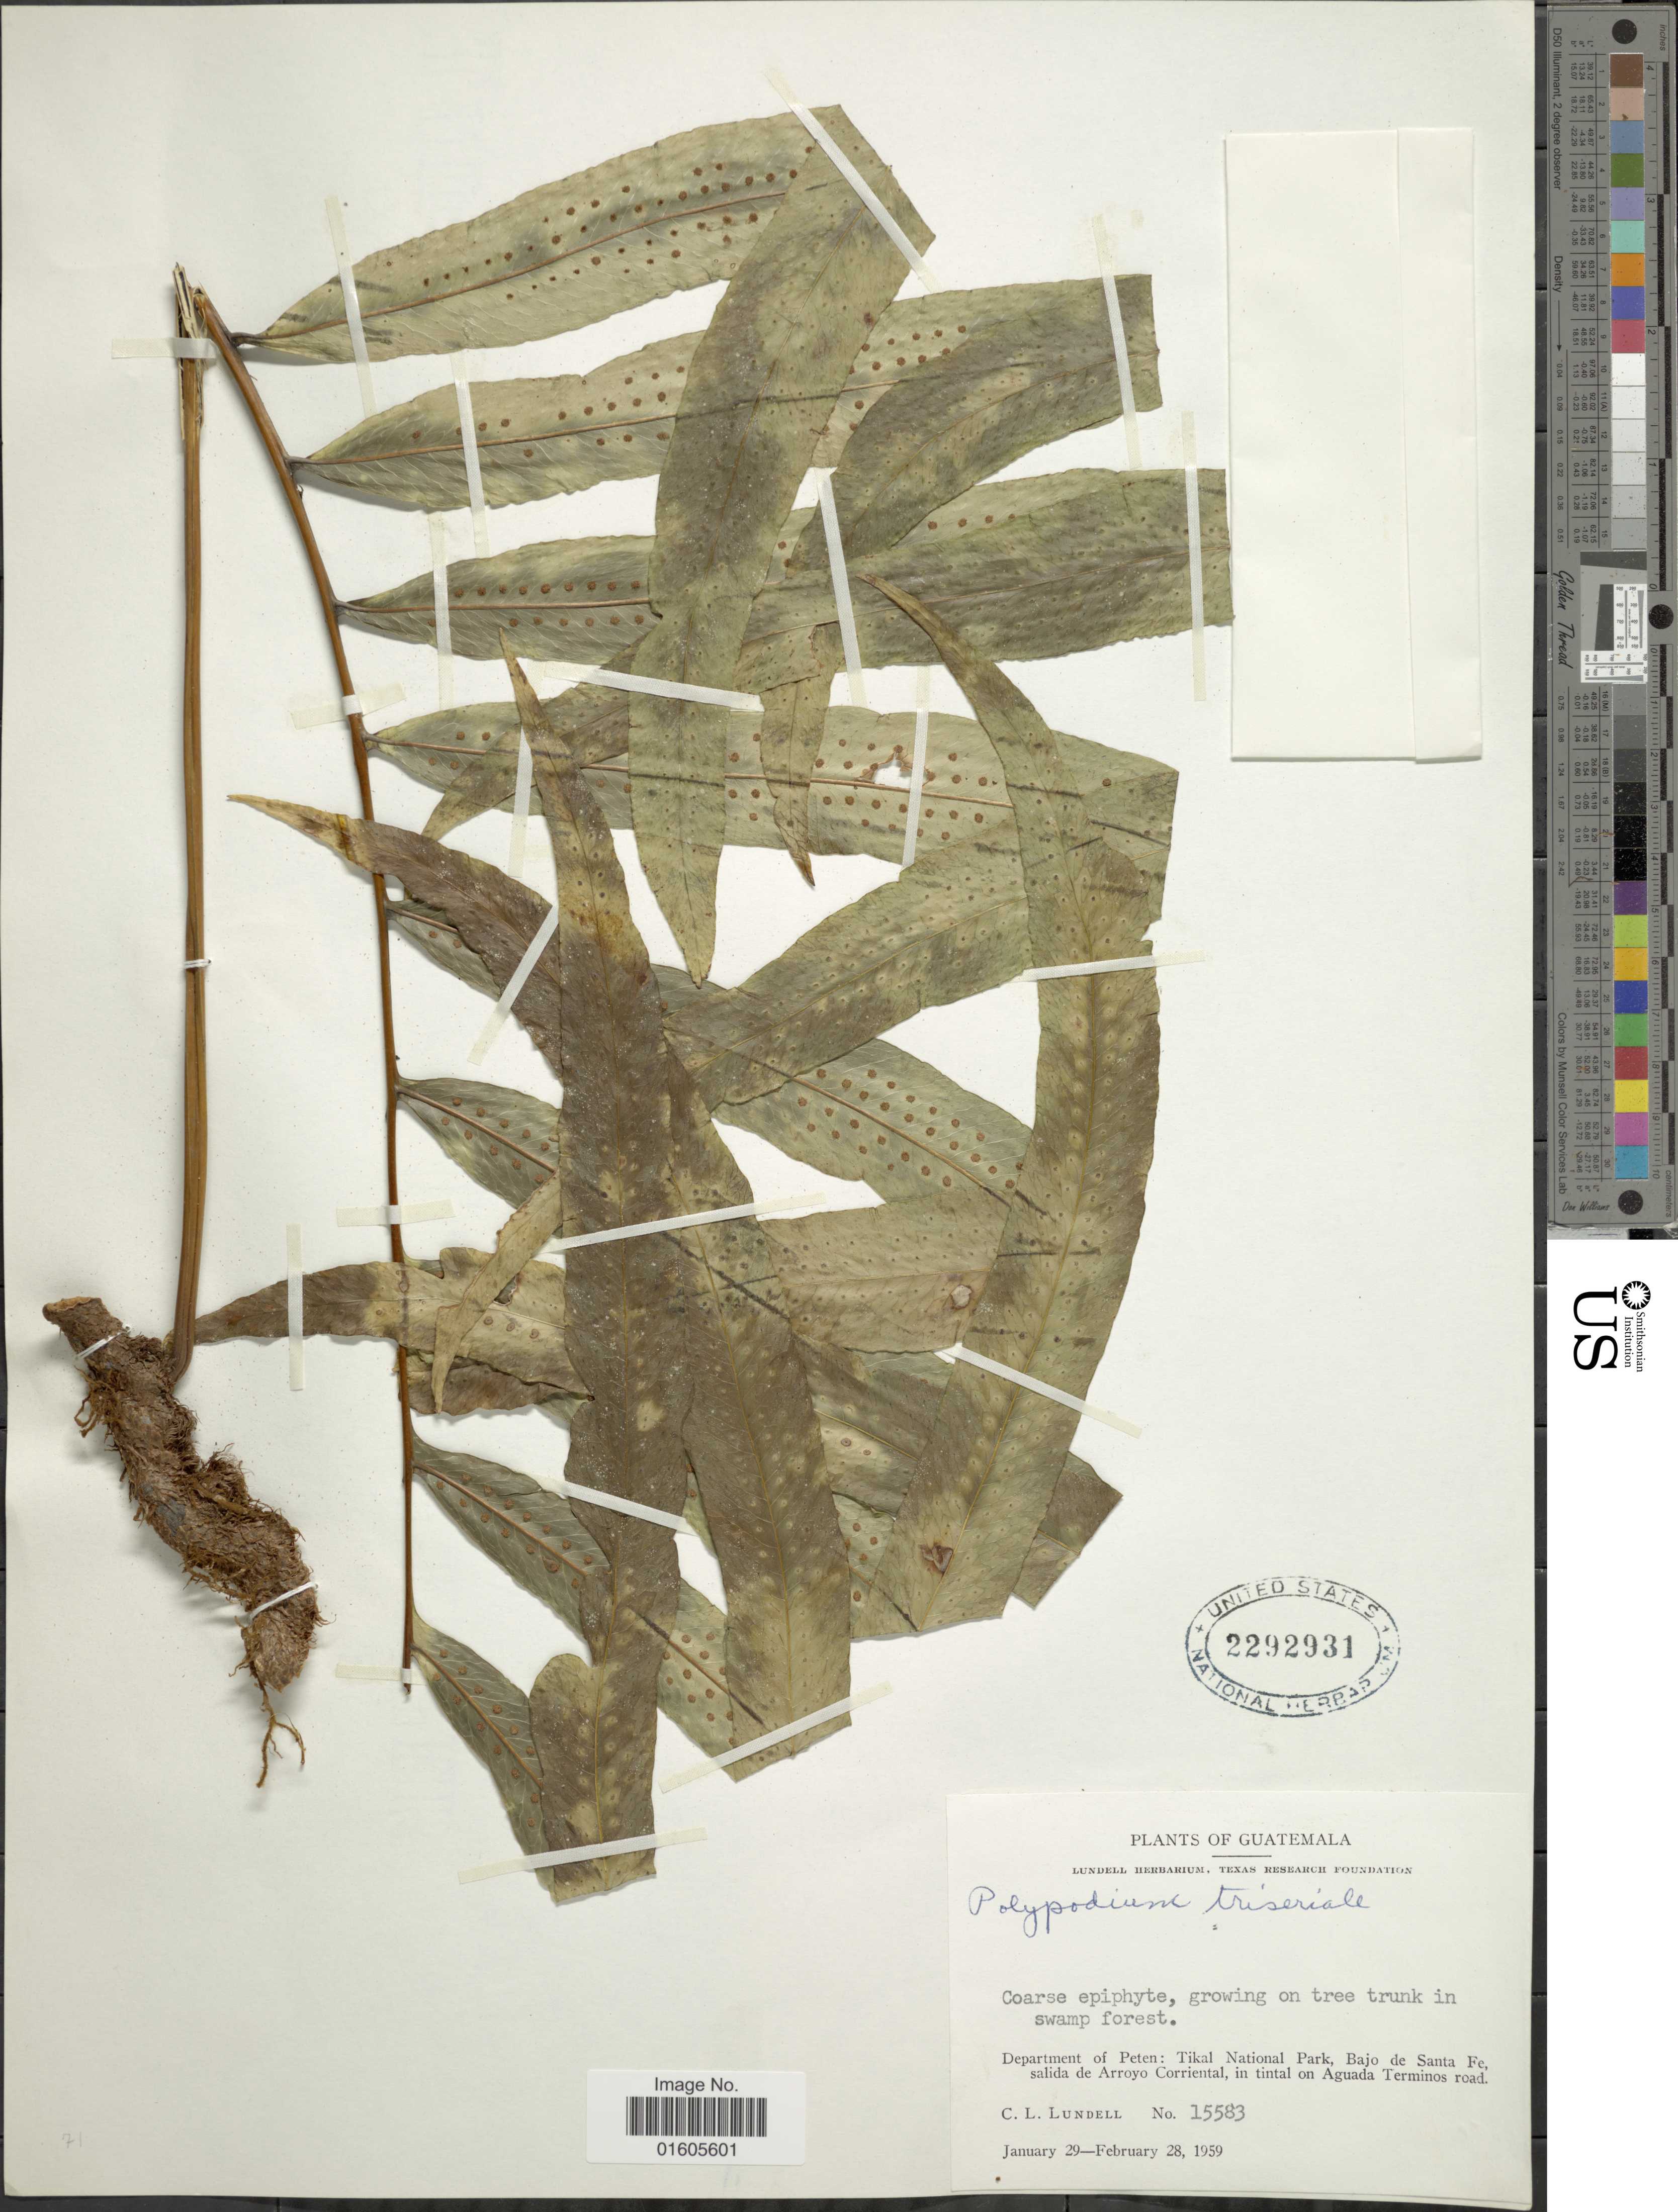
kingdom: Plantae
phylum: Tracheophyta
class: Polypodiopsida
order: Polypodiales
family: Polypodiaceae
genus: Serpocaulon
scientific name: Serpocaulon triseriale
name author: (Sw.) A.R. Sm.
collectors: C. L. Lundell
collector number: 15583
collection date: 1959-01-29/1959-02-28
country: Guatemala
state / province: El Petén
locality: Department of Peten: Tikal, National Park, Baho de Santa Fe, salida de Arroyo Corriental, in tintal on Aguada Terminos road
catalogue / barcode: US 2292931